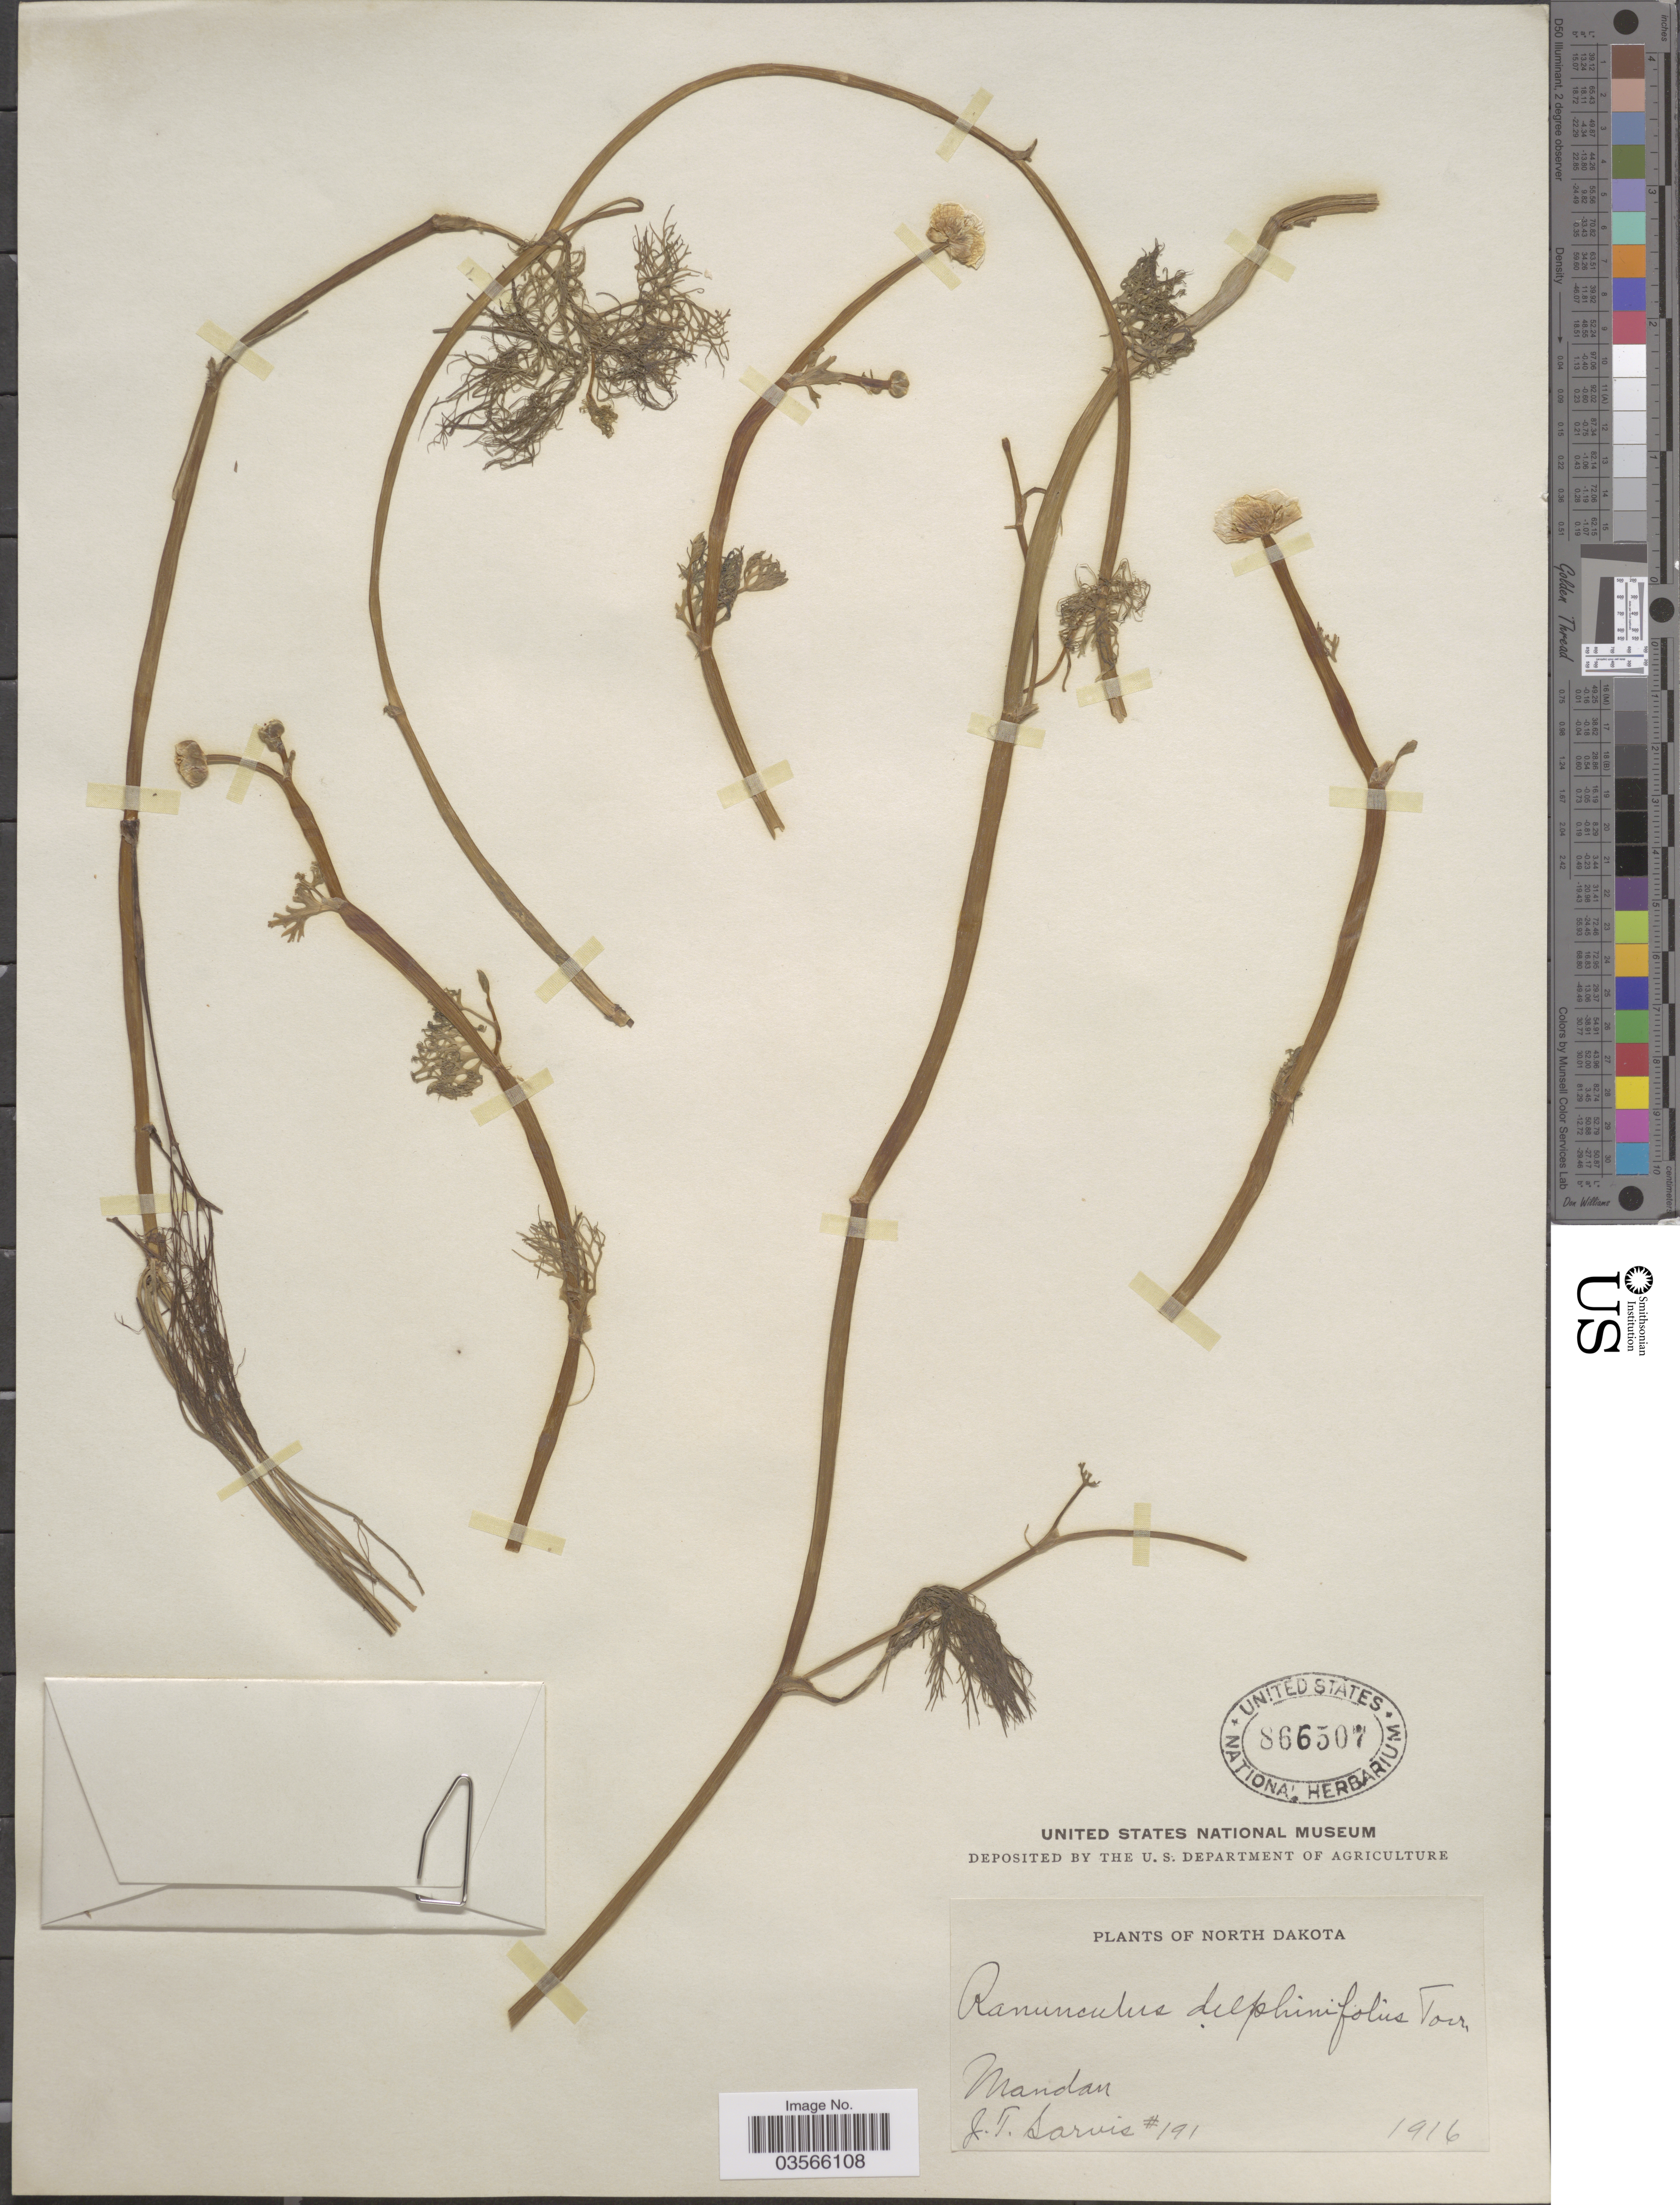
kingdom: Plantae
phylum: Tracheophyta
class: Magnoliopsida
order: Ranunculales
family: Ranunculaceae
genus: Ranunculus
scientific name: Ranunculus flabellaris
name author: Raf.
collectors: J. Sarvis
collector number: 191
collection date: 1916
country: United States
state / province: North Dakota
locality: Mandan.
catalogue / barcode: US 866507